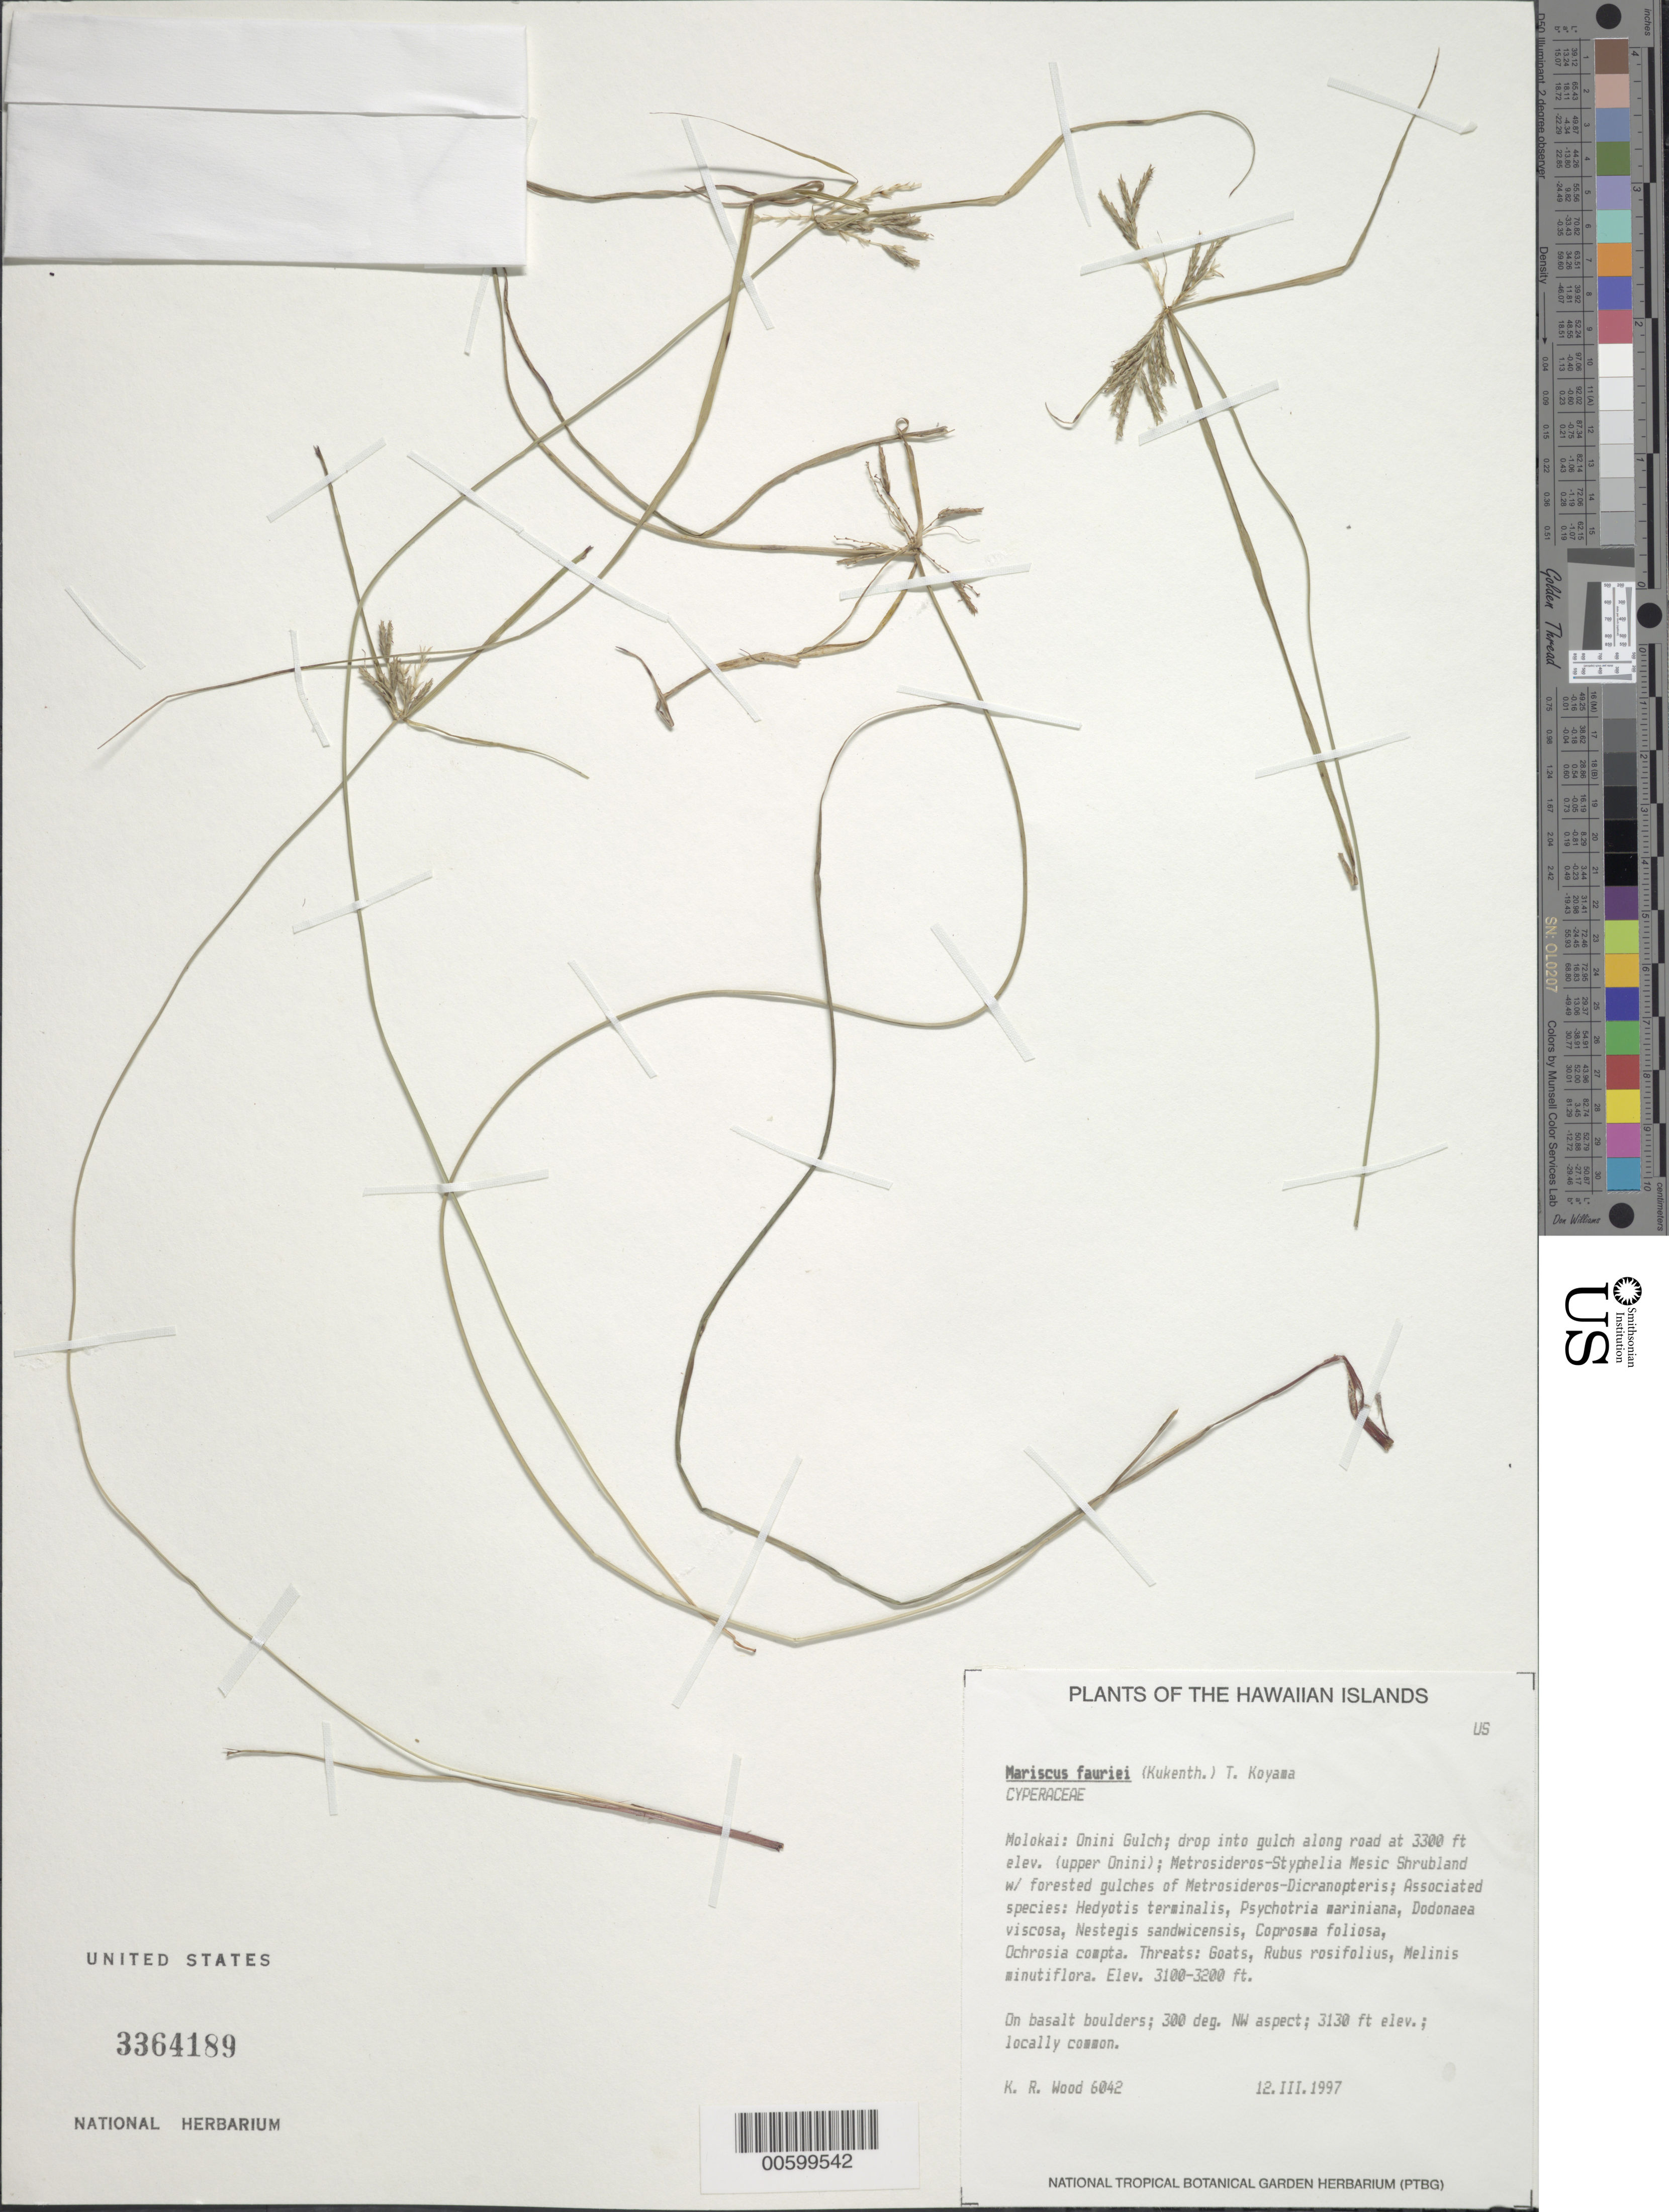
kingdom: Plantae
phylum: Tracheophyta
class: Liliopsida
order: Poales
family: Cyperaceae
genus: Cyperus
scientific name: Cyperus fauriei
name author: Kük.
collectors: K. R. Wood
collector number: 6042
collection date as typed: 12 Mar 1997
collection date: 1997-03-12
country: United States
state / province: Hawaii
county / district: Maui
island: Moloka'i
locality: Onini Gulch; drop into gulch along road at 3300 ft. (upper Onini).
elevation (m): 944.88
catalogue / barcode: US 3364189